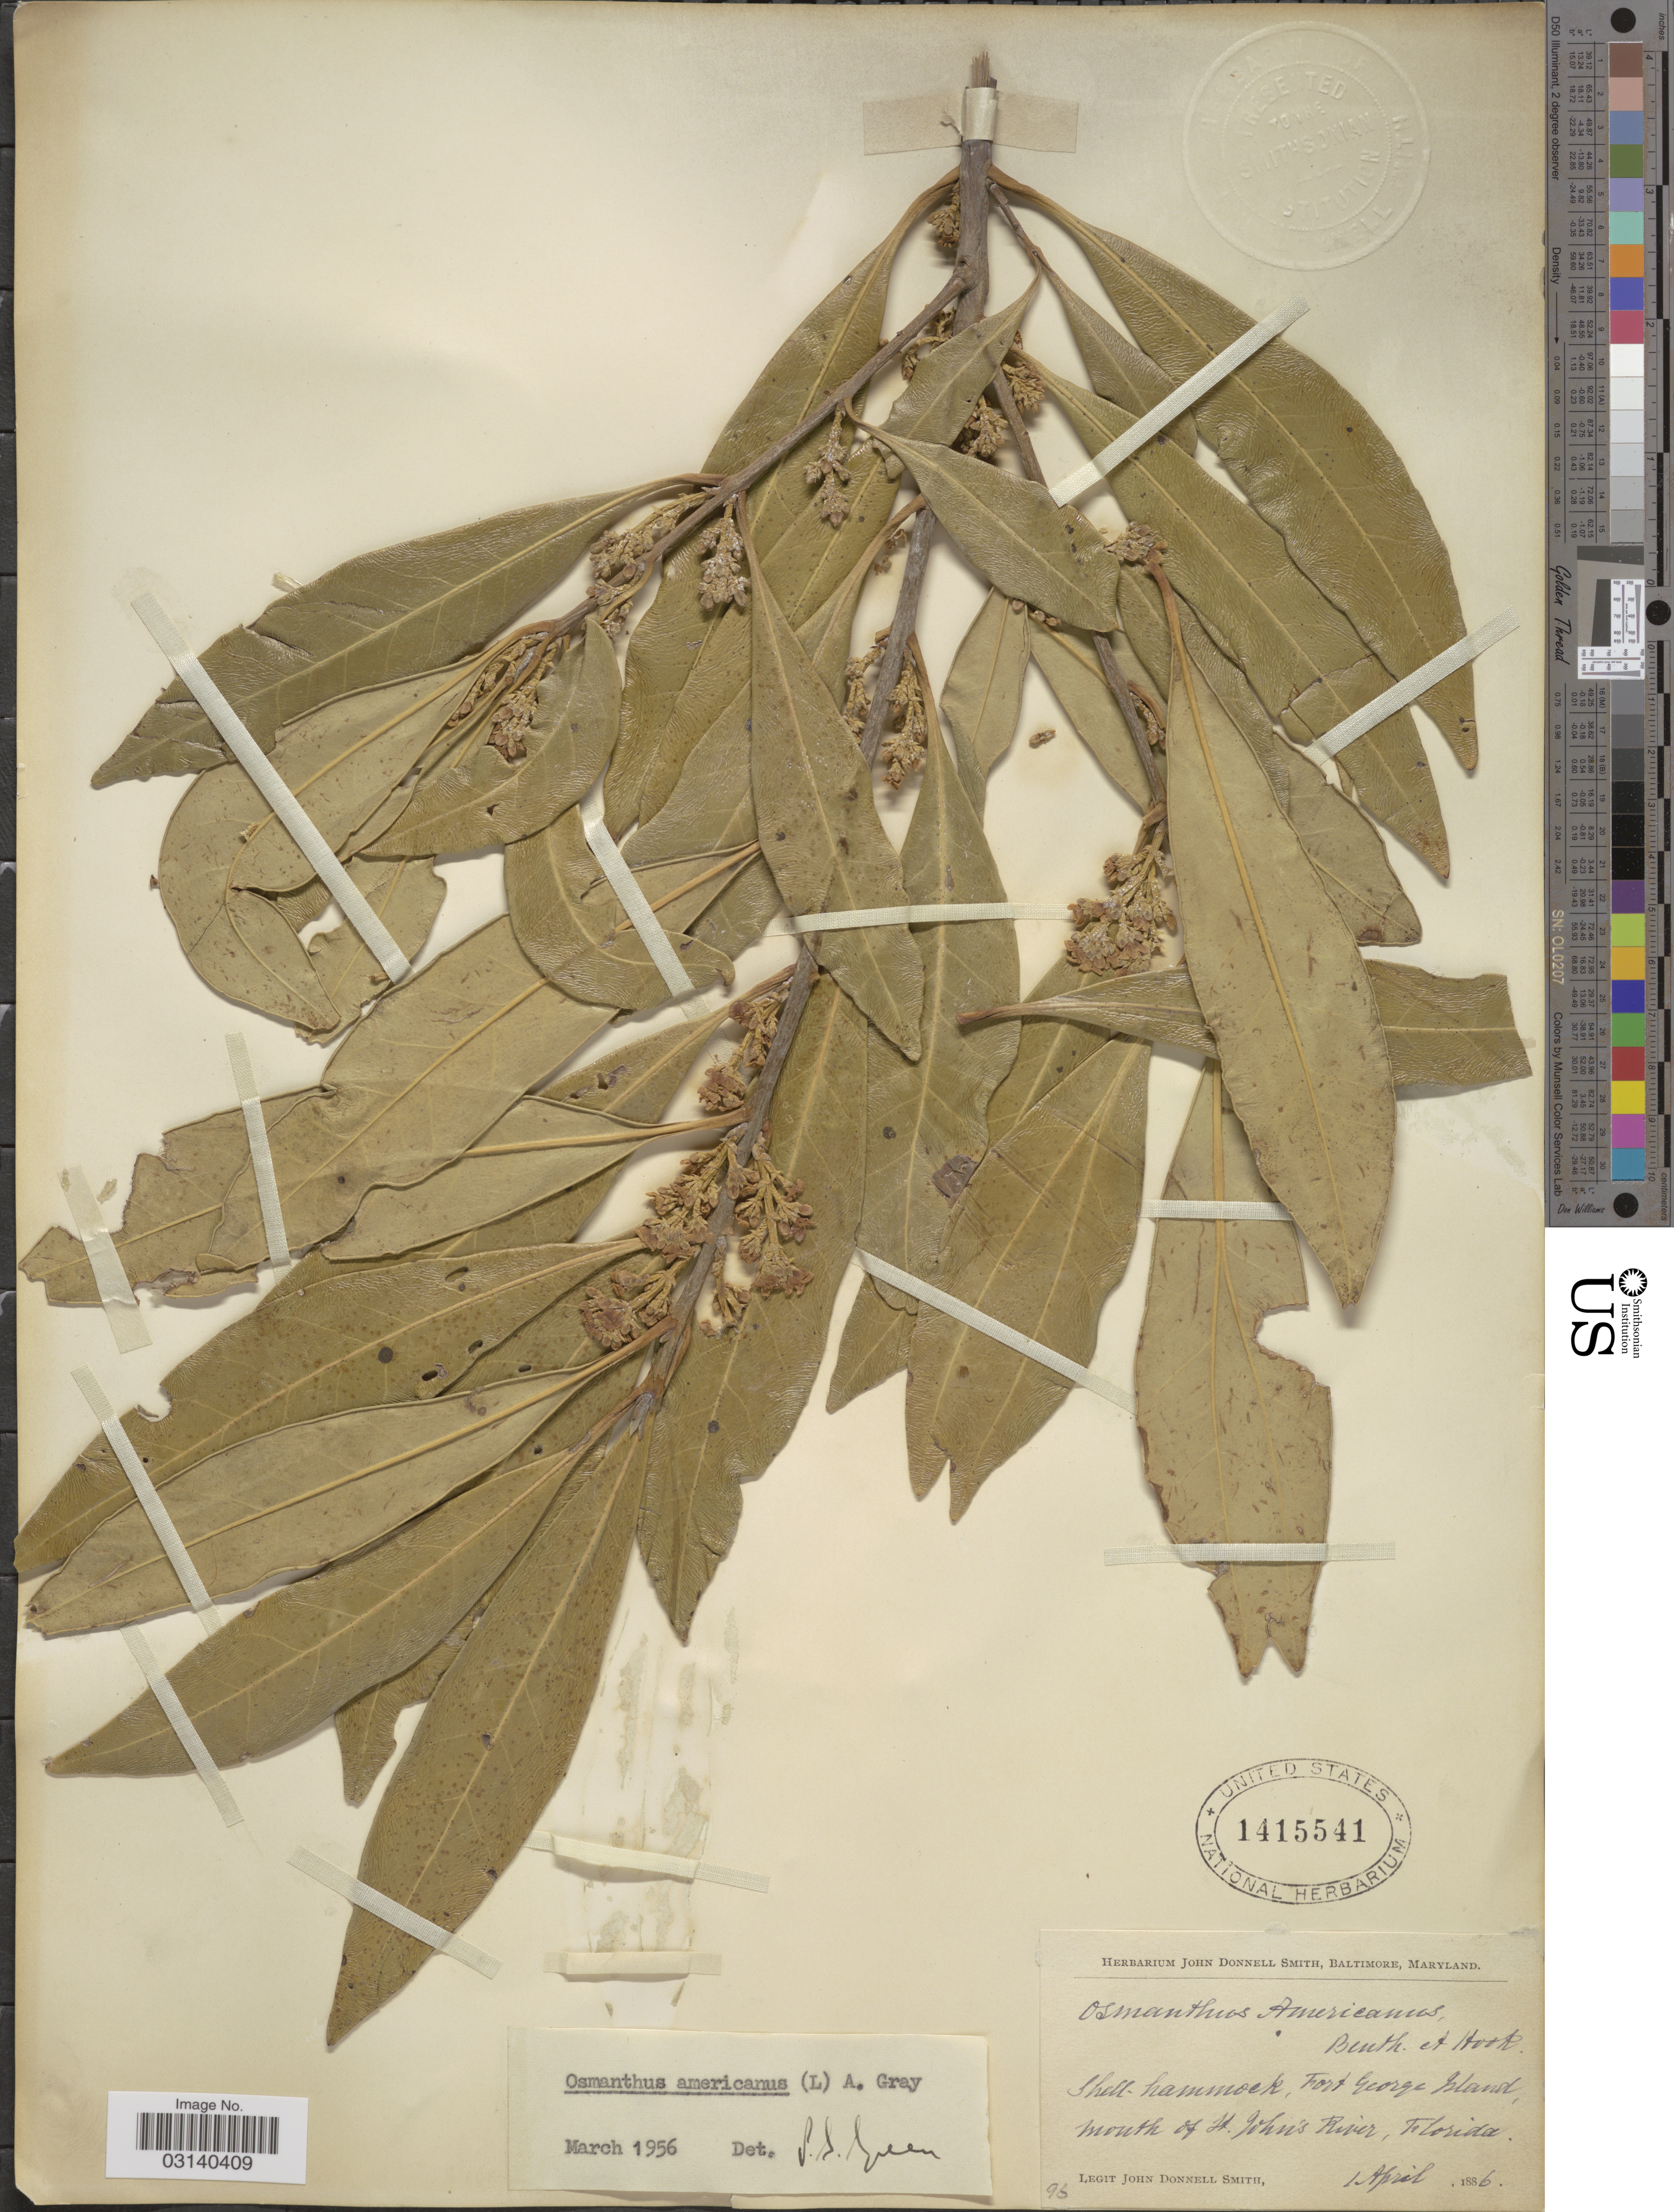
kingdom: Plantae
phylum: Tracheophyta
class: Magnoliopsida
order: Lamiales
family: Oleaceae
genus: Osmanthus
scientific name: Osmanthus americanus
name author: (L.) A. Gray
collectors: J. Donnell Smith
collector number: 96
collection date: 1886-04-01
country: United States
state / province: Florida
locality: Shell hammock, Fort George Island, mouth of St. John's River.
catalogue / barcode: US 1415541